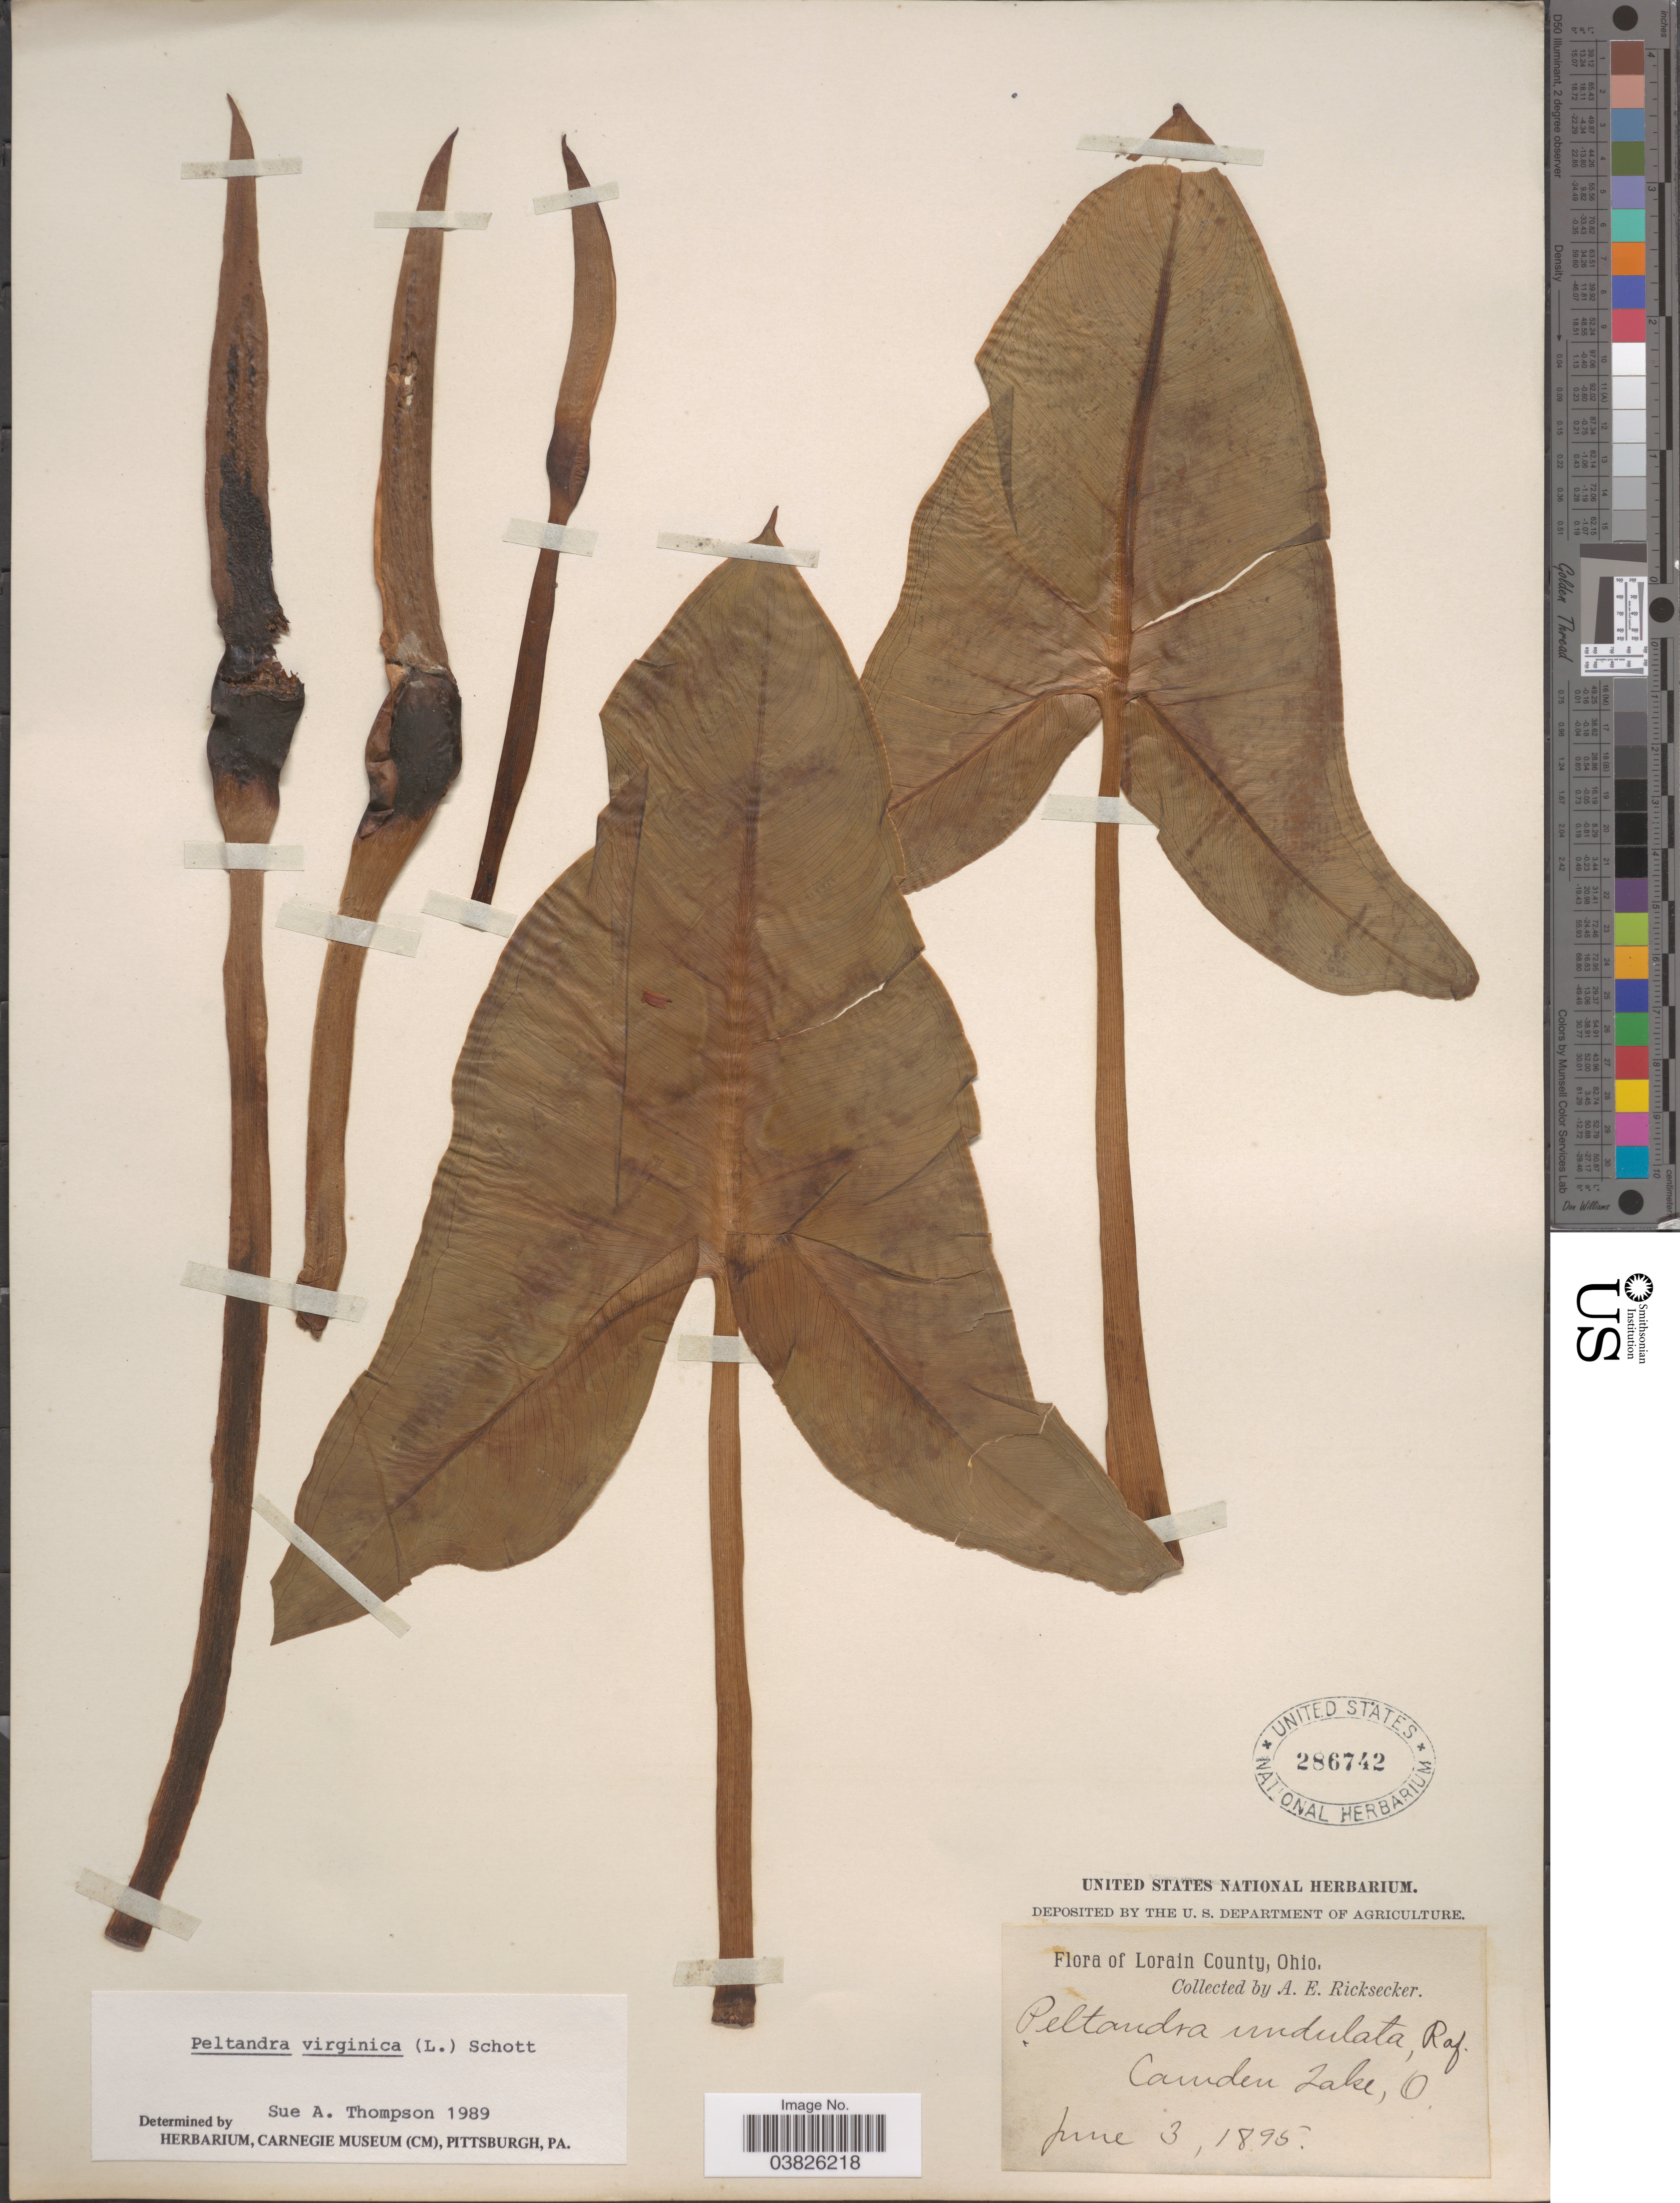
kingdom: Plantae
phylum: Tracheophyta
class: Liliopsida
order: Alismatales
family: Araceae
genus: Peltandra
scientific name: Peltandra virginica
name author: (L.) Schott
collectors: A. E. Ricksecker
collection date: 1895-06-03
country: United States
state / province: Ohio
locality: Lorain County. Camden Lake.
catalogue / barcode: US 286742